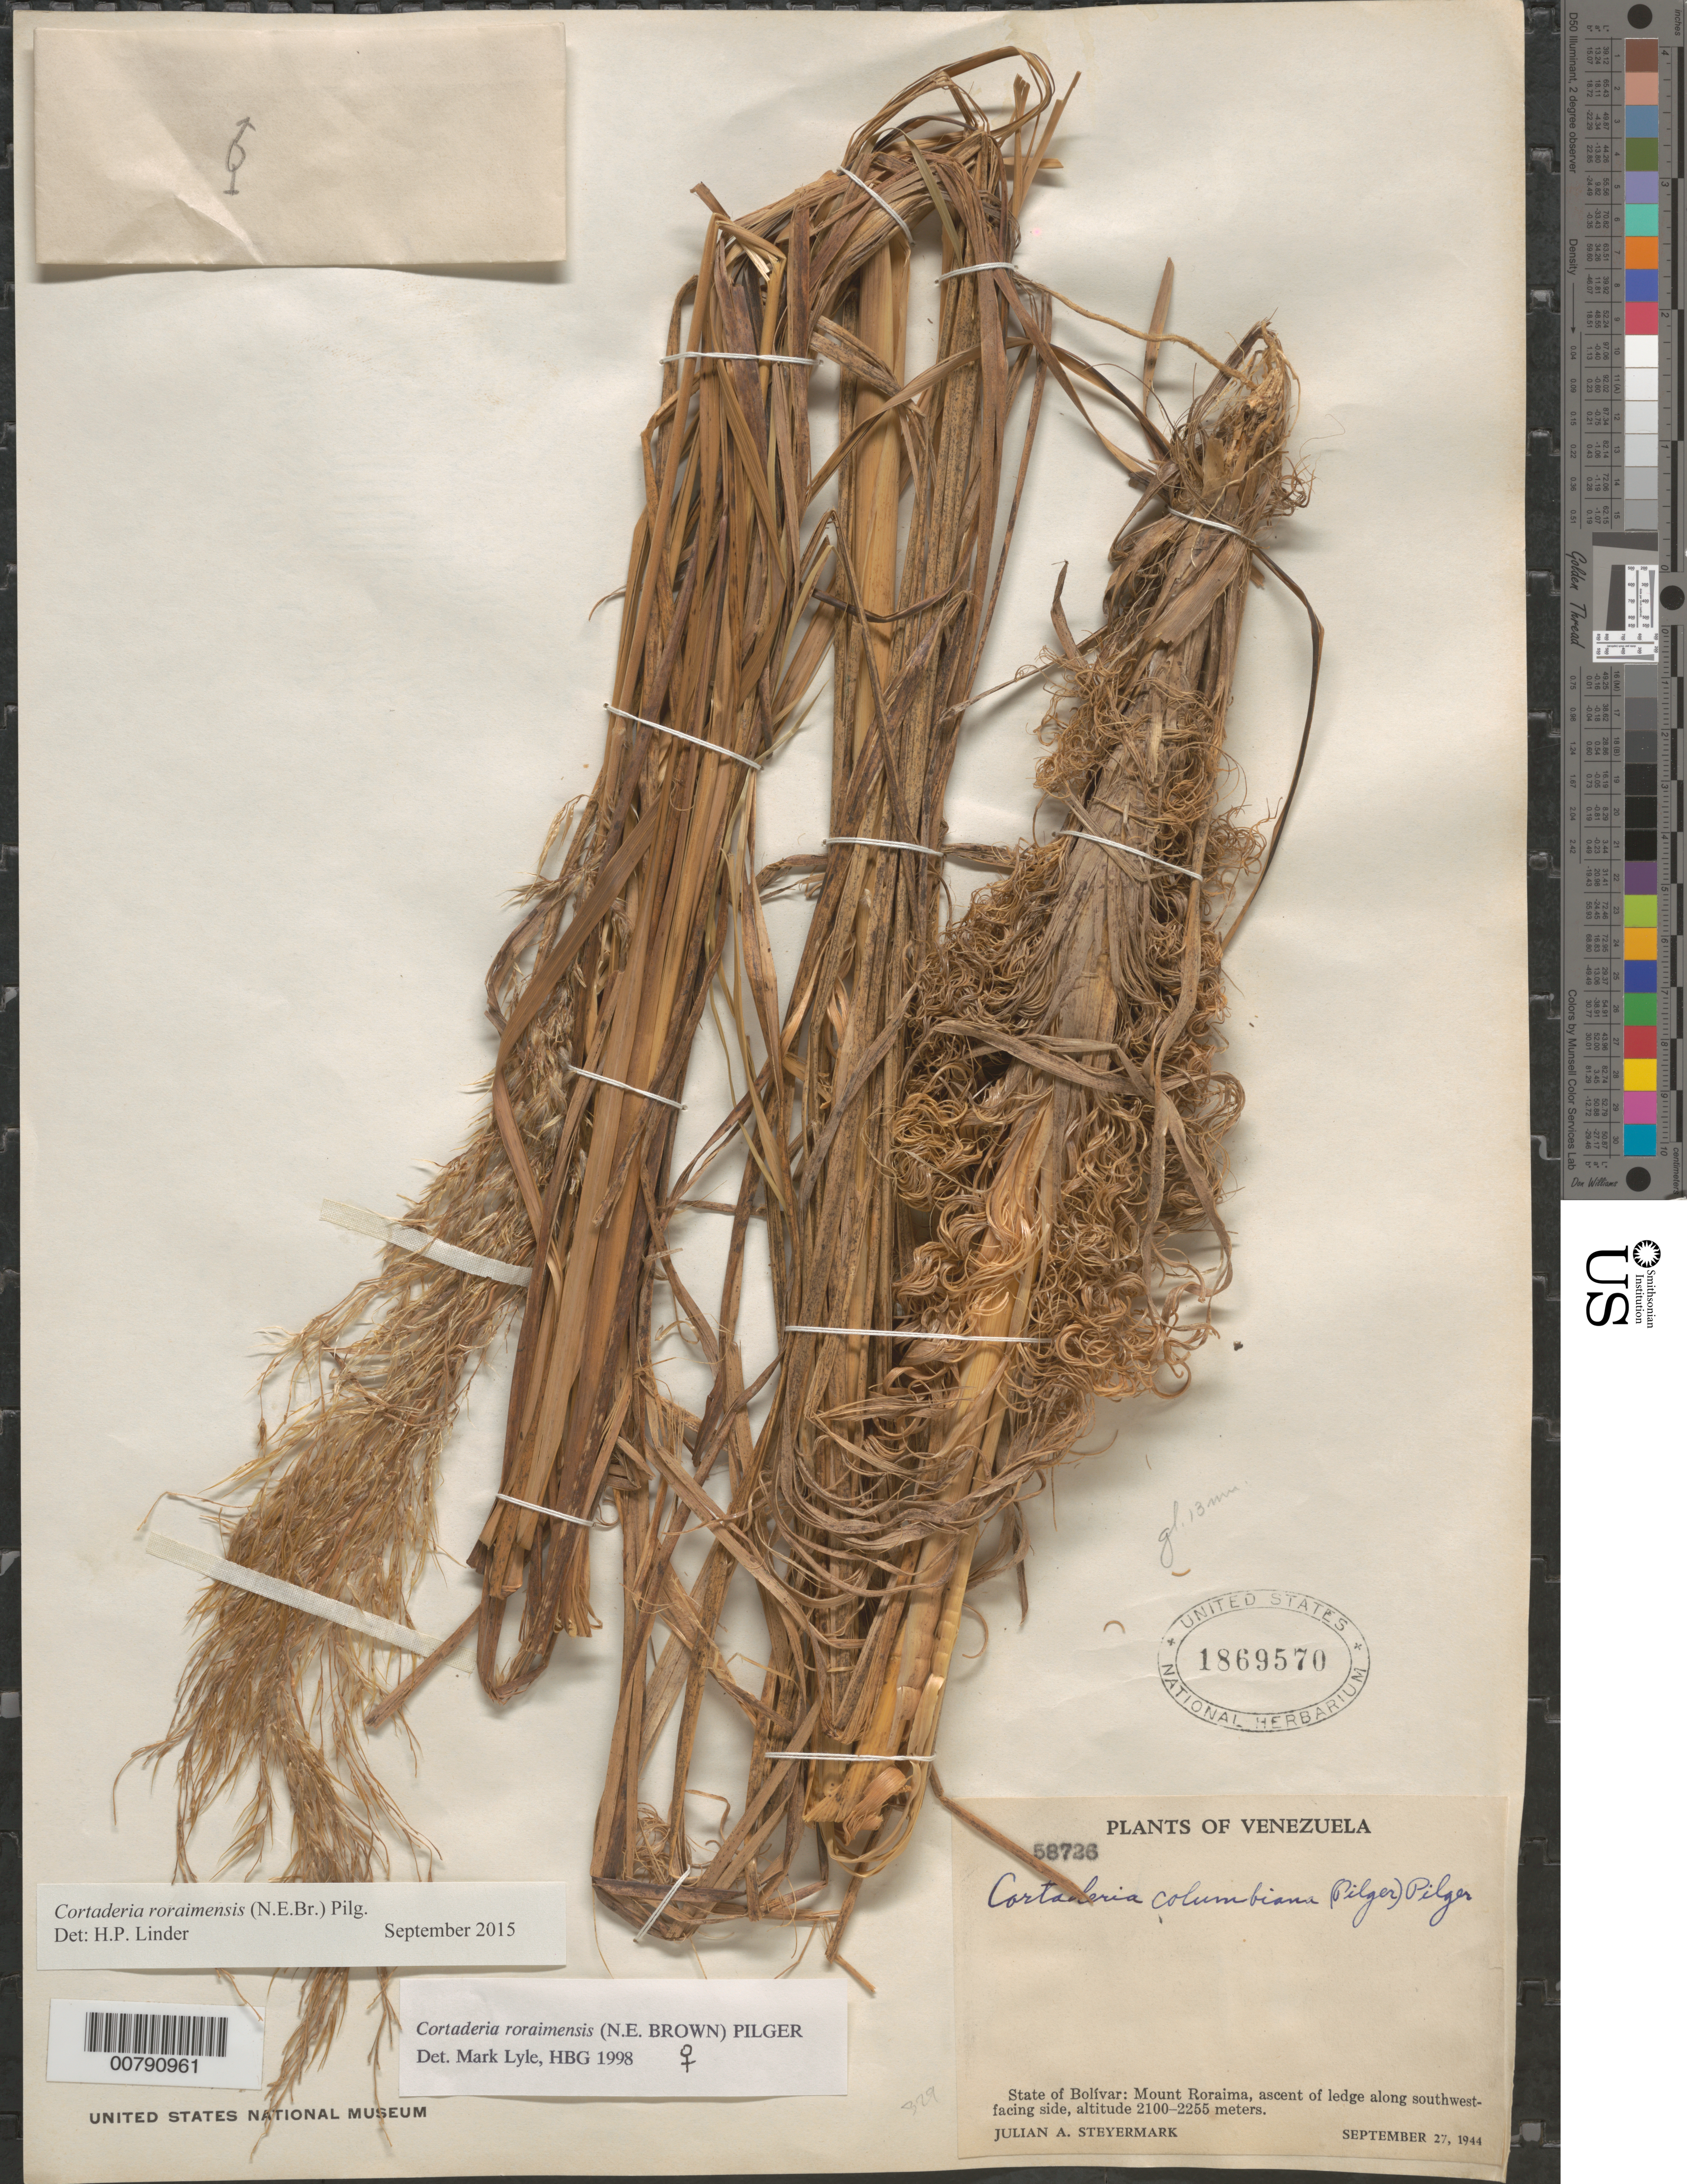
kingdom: Plantae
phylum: Tracheophyta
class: Liliopsida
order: Poales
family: Poaceae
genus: Cortaderia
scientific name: Cortaderia roraimensis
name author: (N.E. Br.) Pilg.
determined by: Lyle, M.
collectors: J. Steyermark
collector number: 58726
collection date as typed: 27-Sep-44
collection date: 1944-09-27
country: Venezuela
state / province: Bolívar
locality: Mt. Roraima, SW-facing side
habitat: Ascent of ledge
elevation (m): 2100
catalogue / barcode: US 1869570